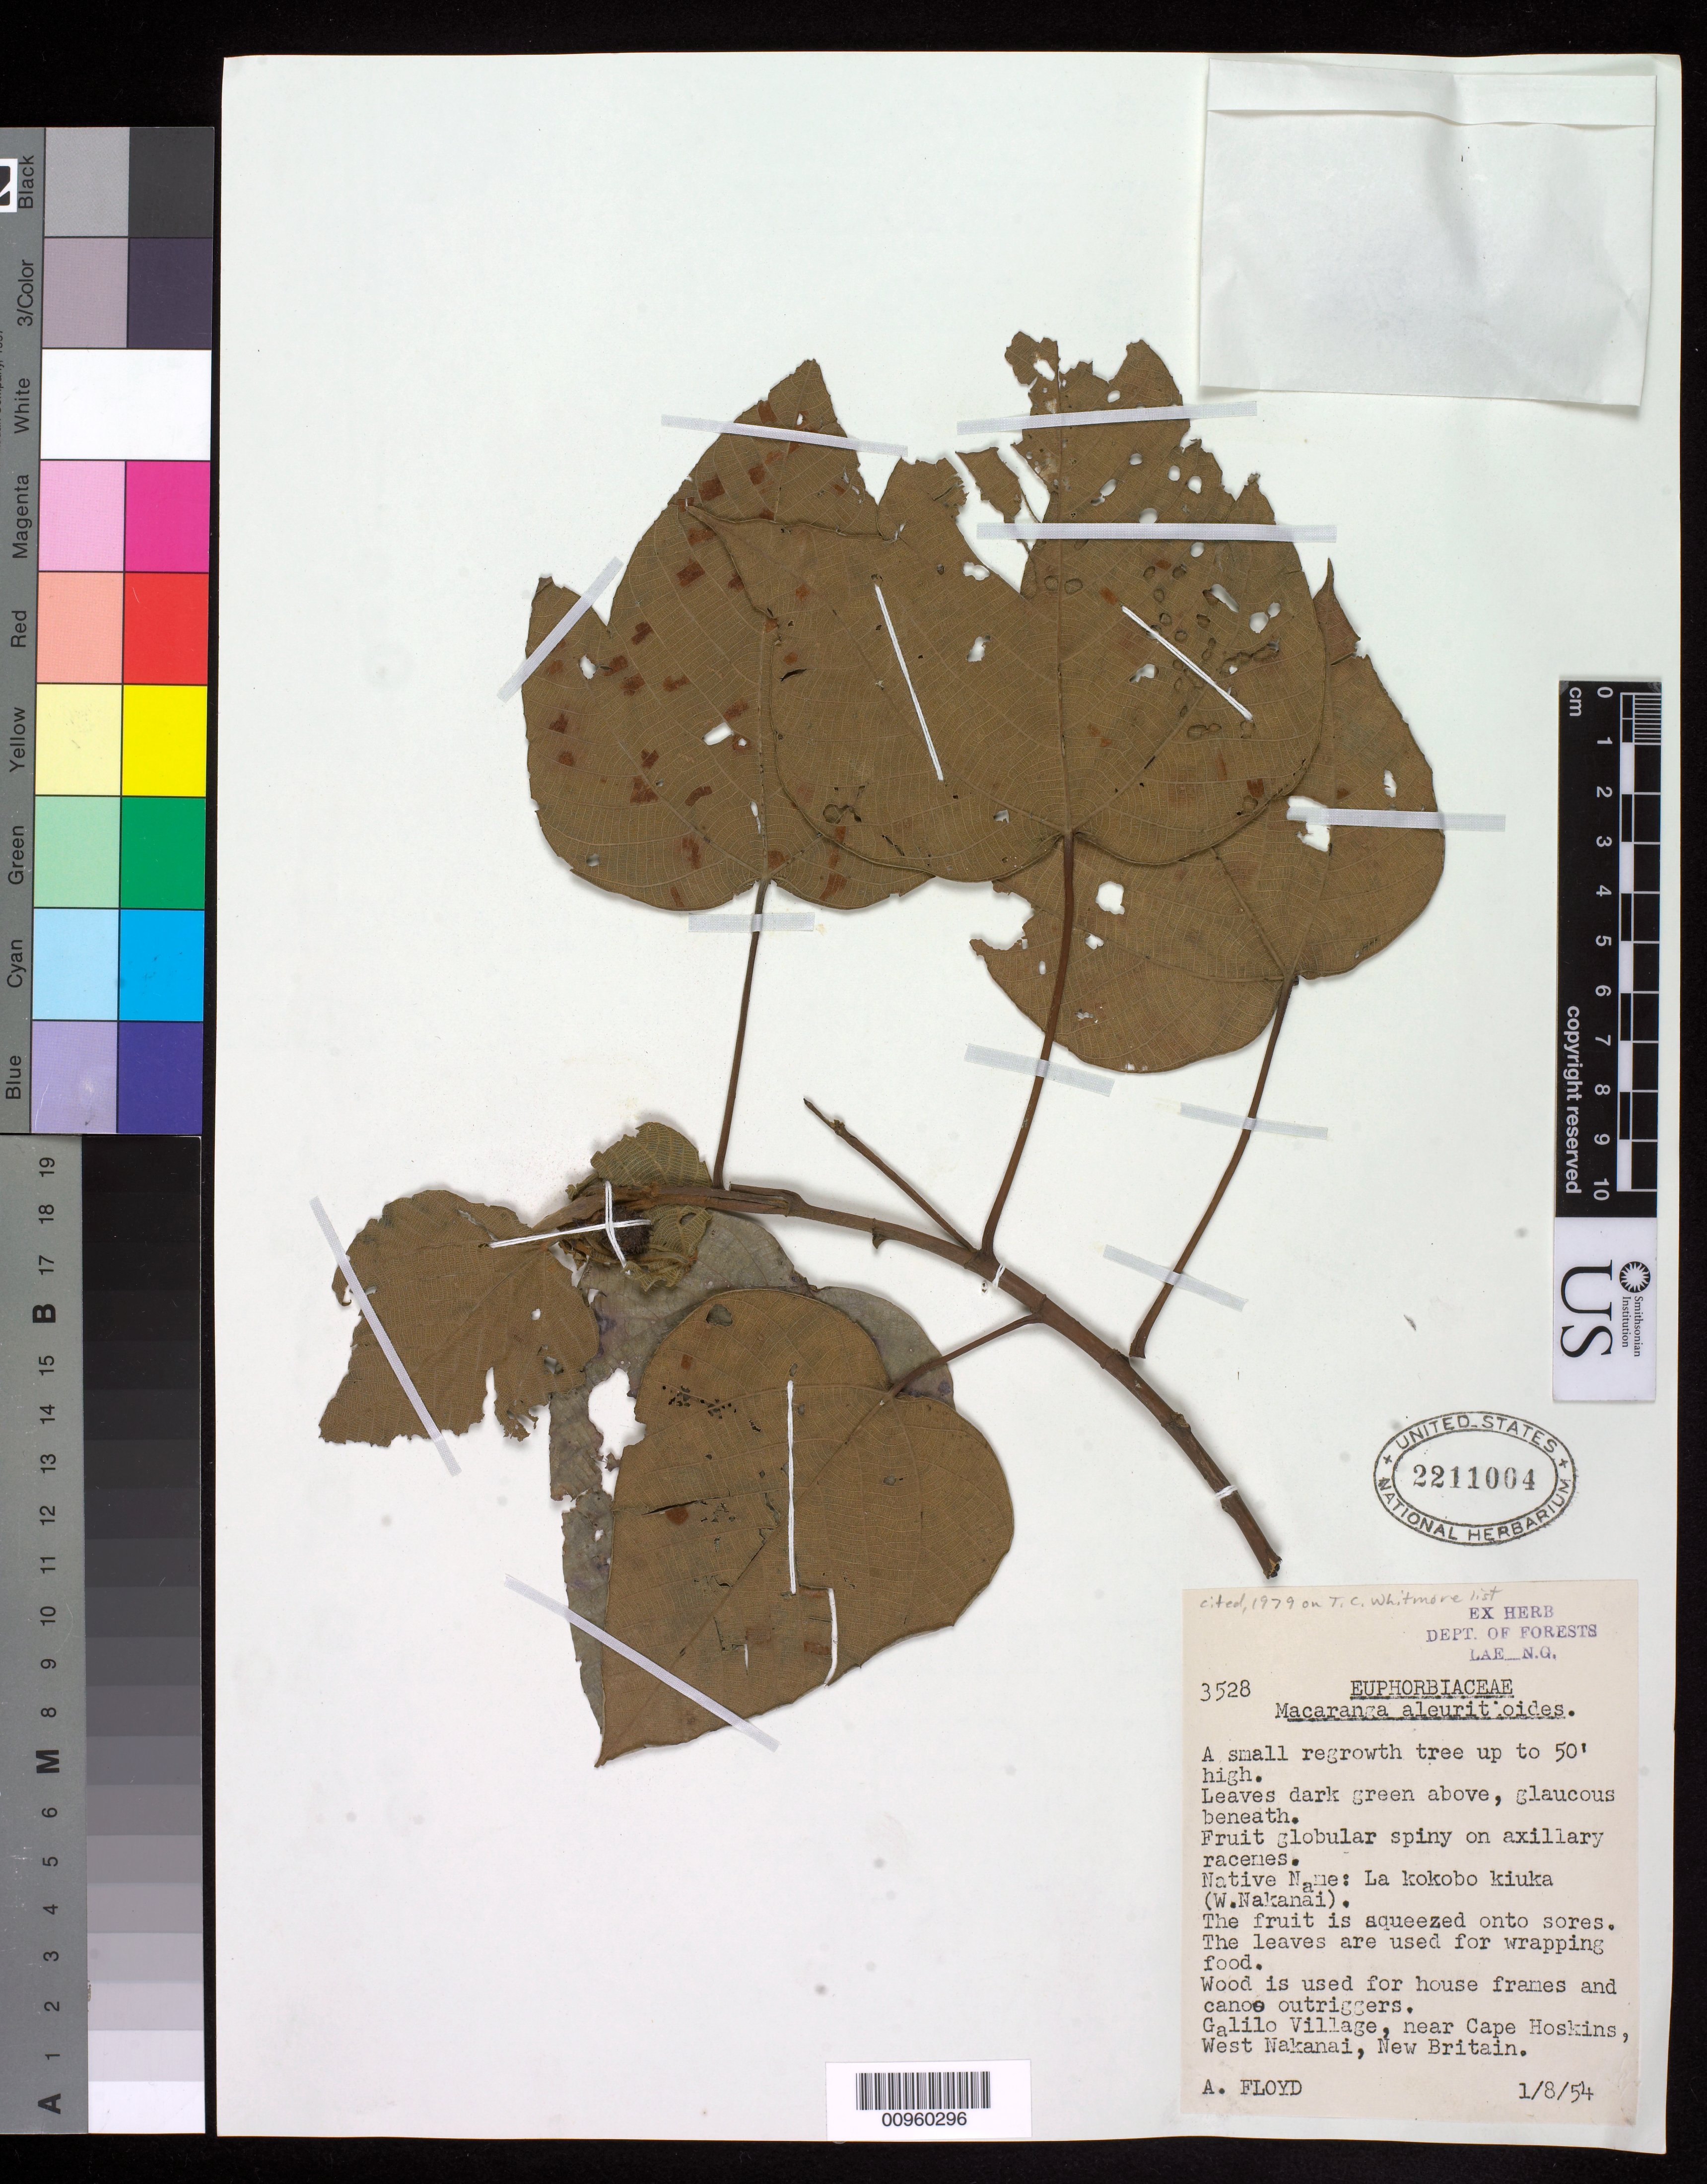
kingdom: Plantae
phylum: Tracheophyta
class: Magnoliopsida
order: Malpighiales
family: Euphorbiaceae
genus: Macaranga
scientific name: Macaranga aleuritoides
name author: F. Muell.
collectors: A. G. Floyd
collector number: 3528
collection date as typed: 08 Jan 1954 or 01 Aug 1954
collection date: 1954-01-08 or 1954-08-01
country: Papua New Guinea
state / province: West New Britain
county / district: Hoskins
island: New Britain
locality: West Nakanai, Galilo village near Cape Hoskins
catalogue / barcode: US 2211004